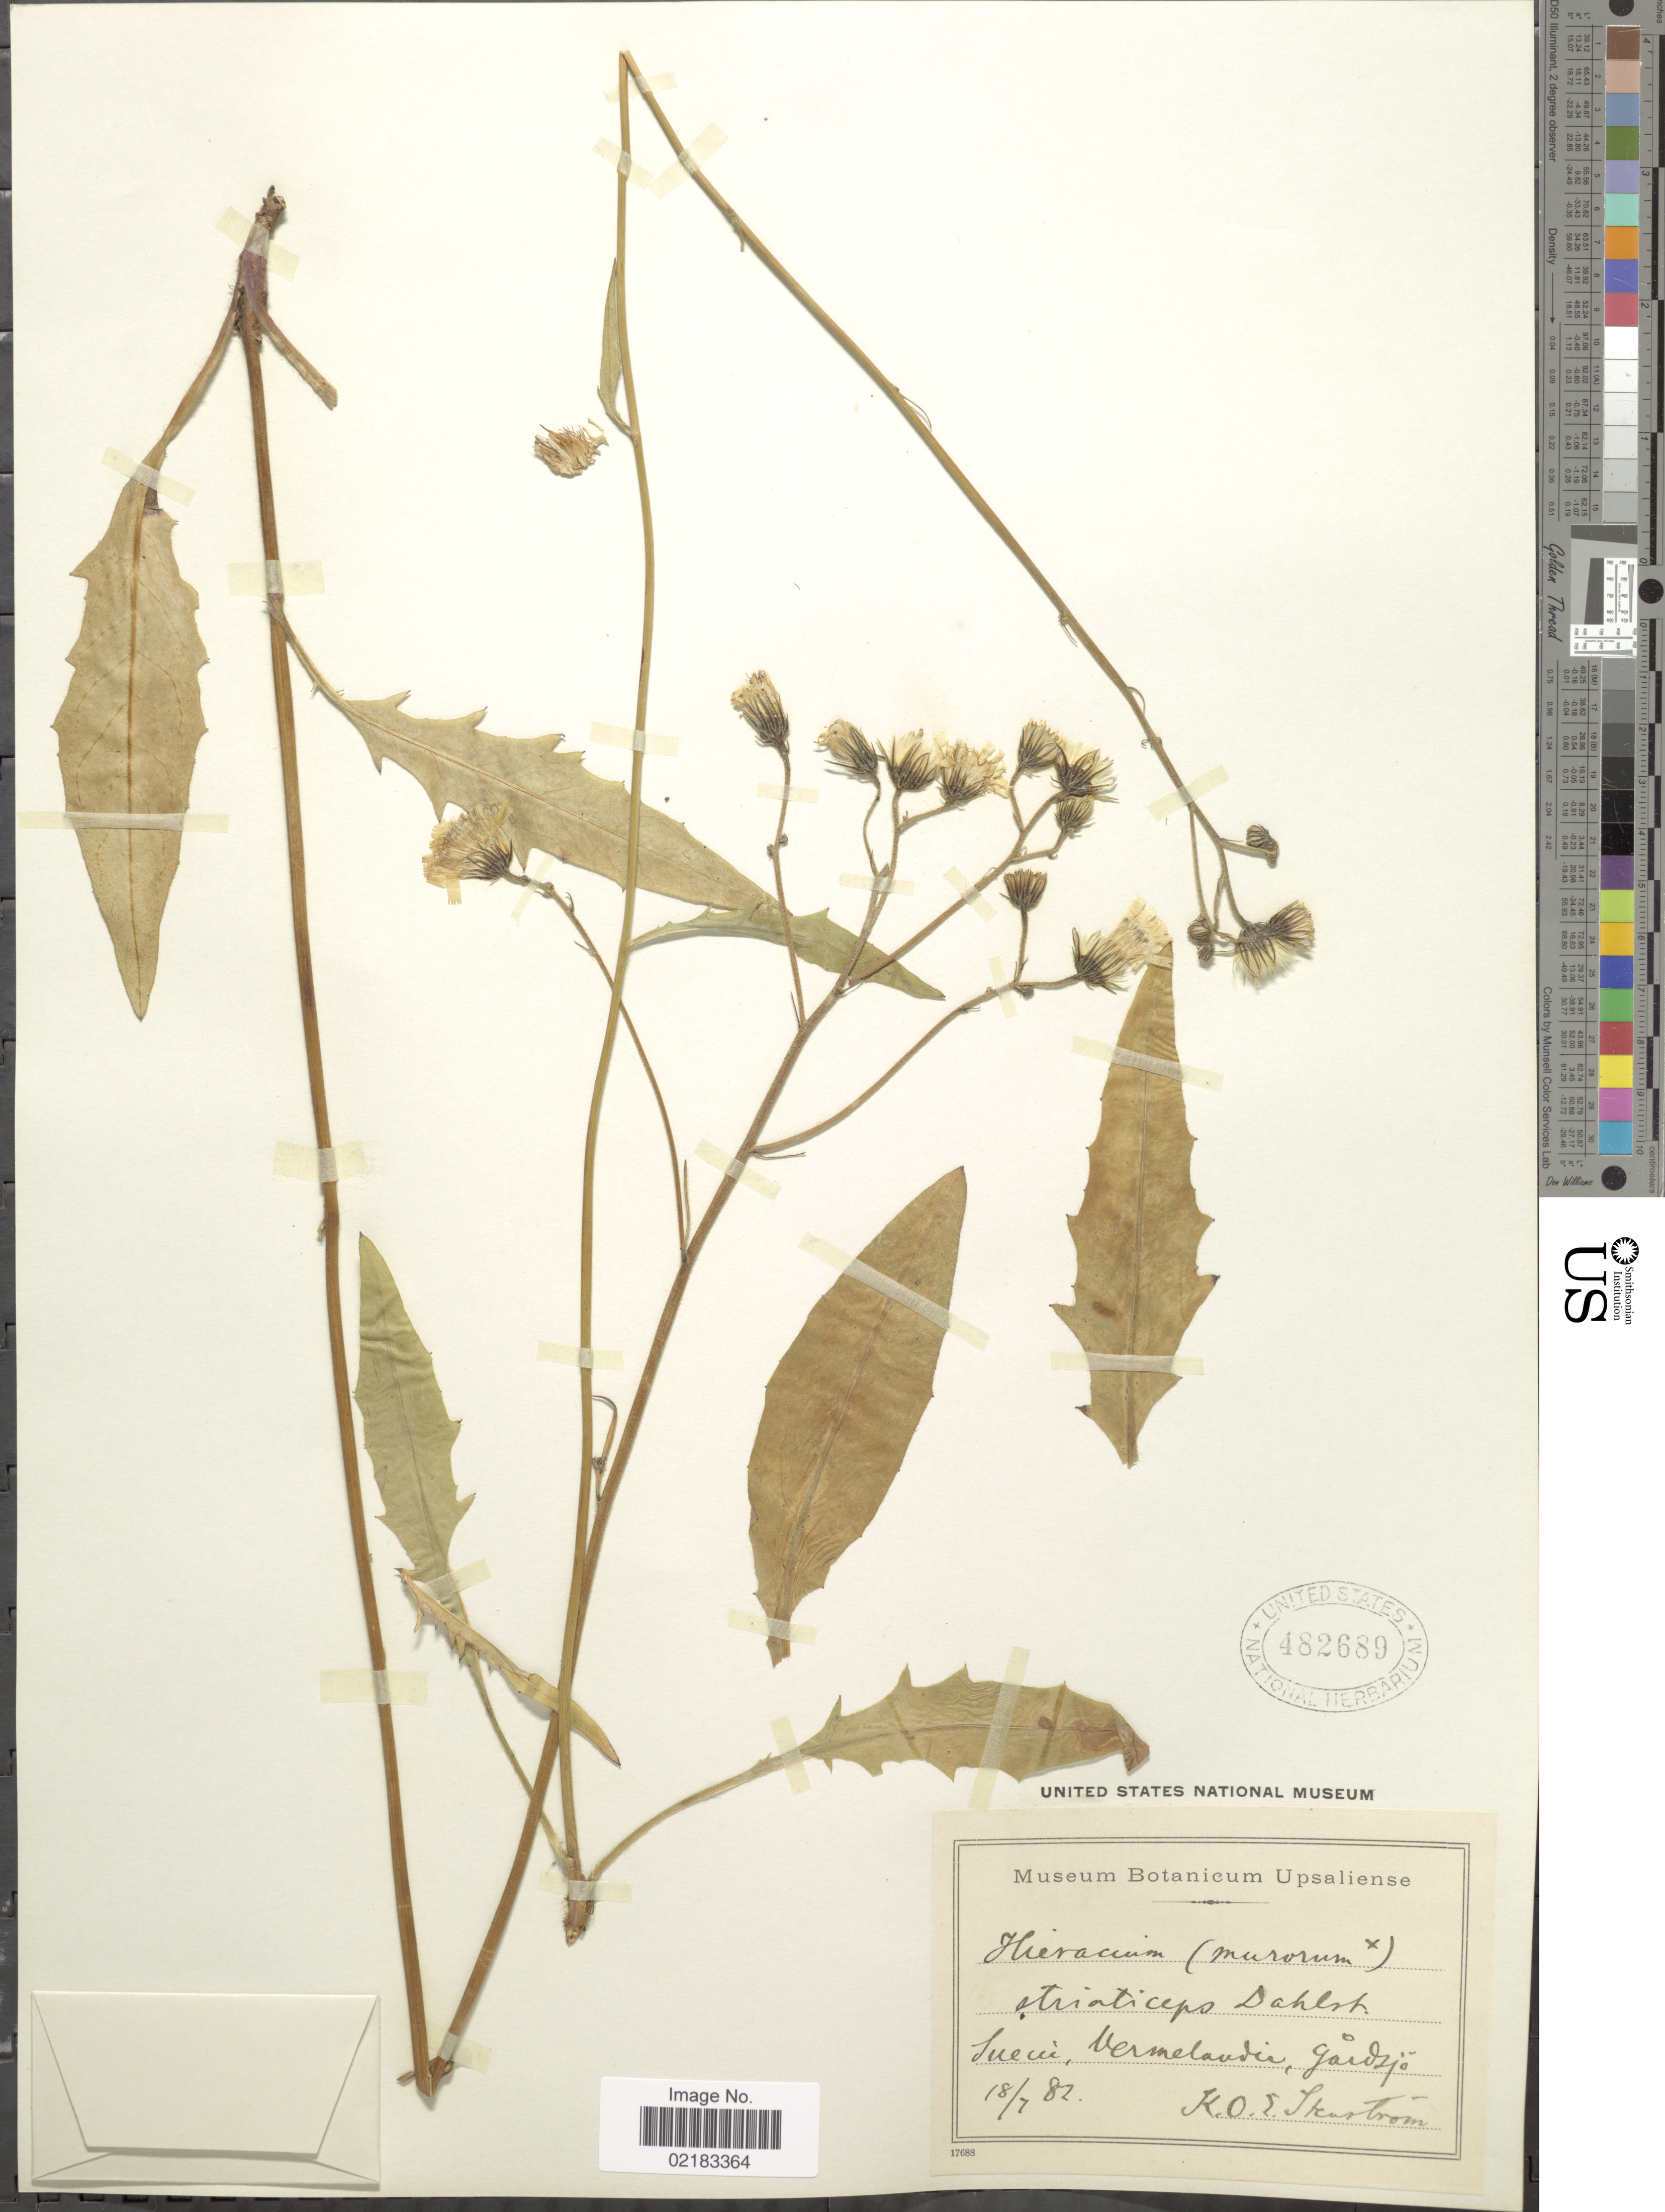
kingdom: Plantae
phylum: Tracheophyta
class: Magnoliopsida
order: Asterales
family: Asteraceae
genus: Hieracium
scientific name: Hieracium murorum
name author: L.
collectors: K. O. E. Stenström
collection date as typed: Transcribed d/m/y: 18/7/82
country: Sweden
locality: Suecia: Vermelandia, Gardsjo.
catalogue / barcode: US 482689